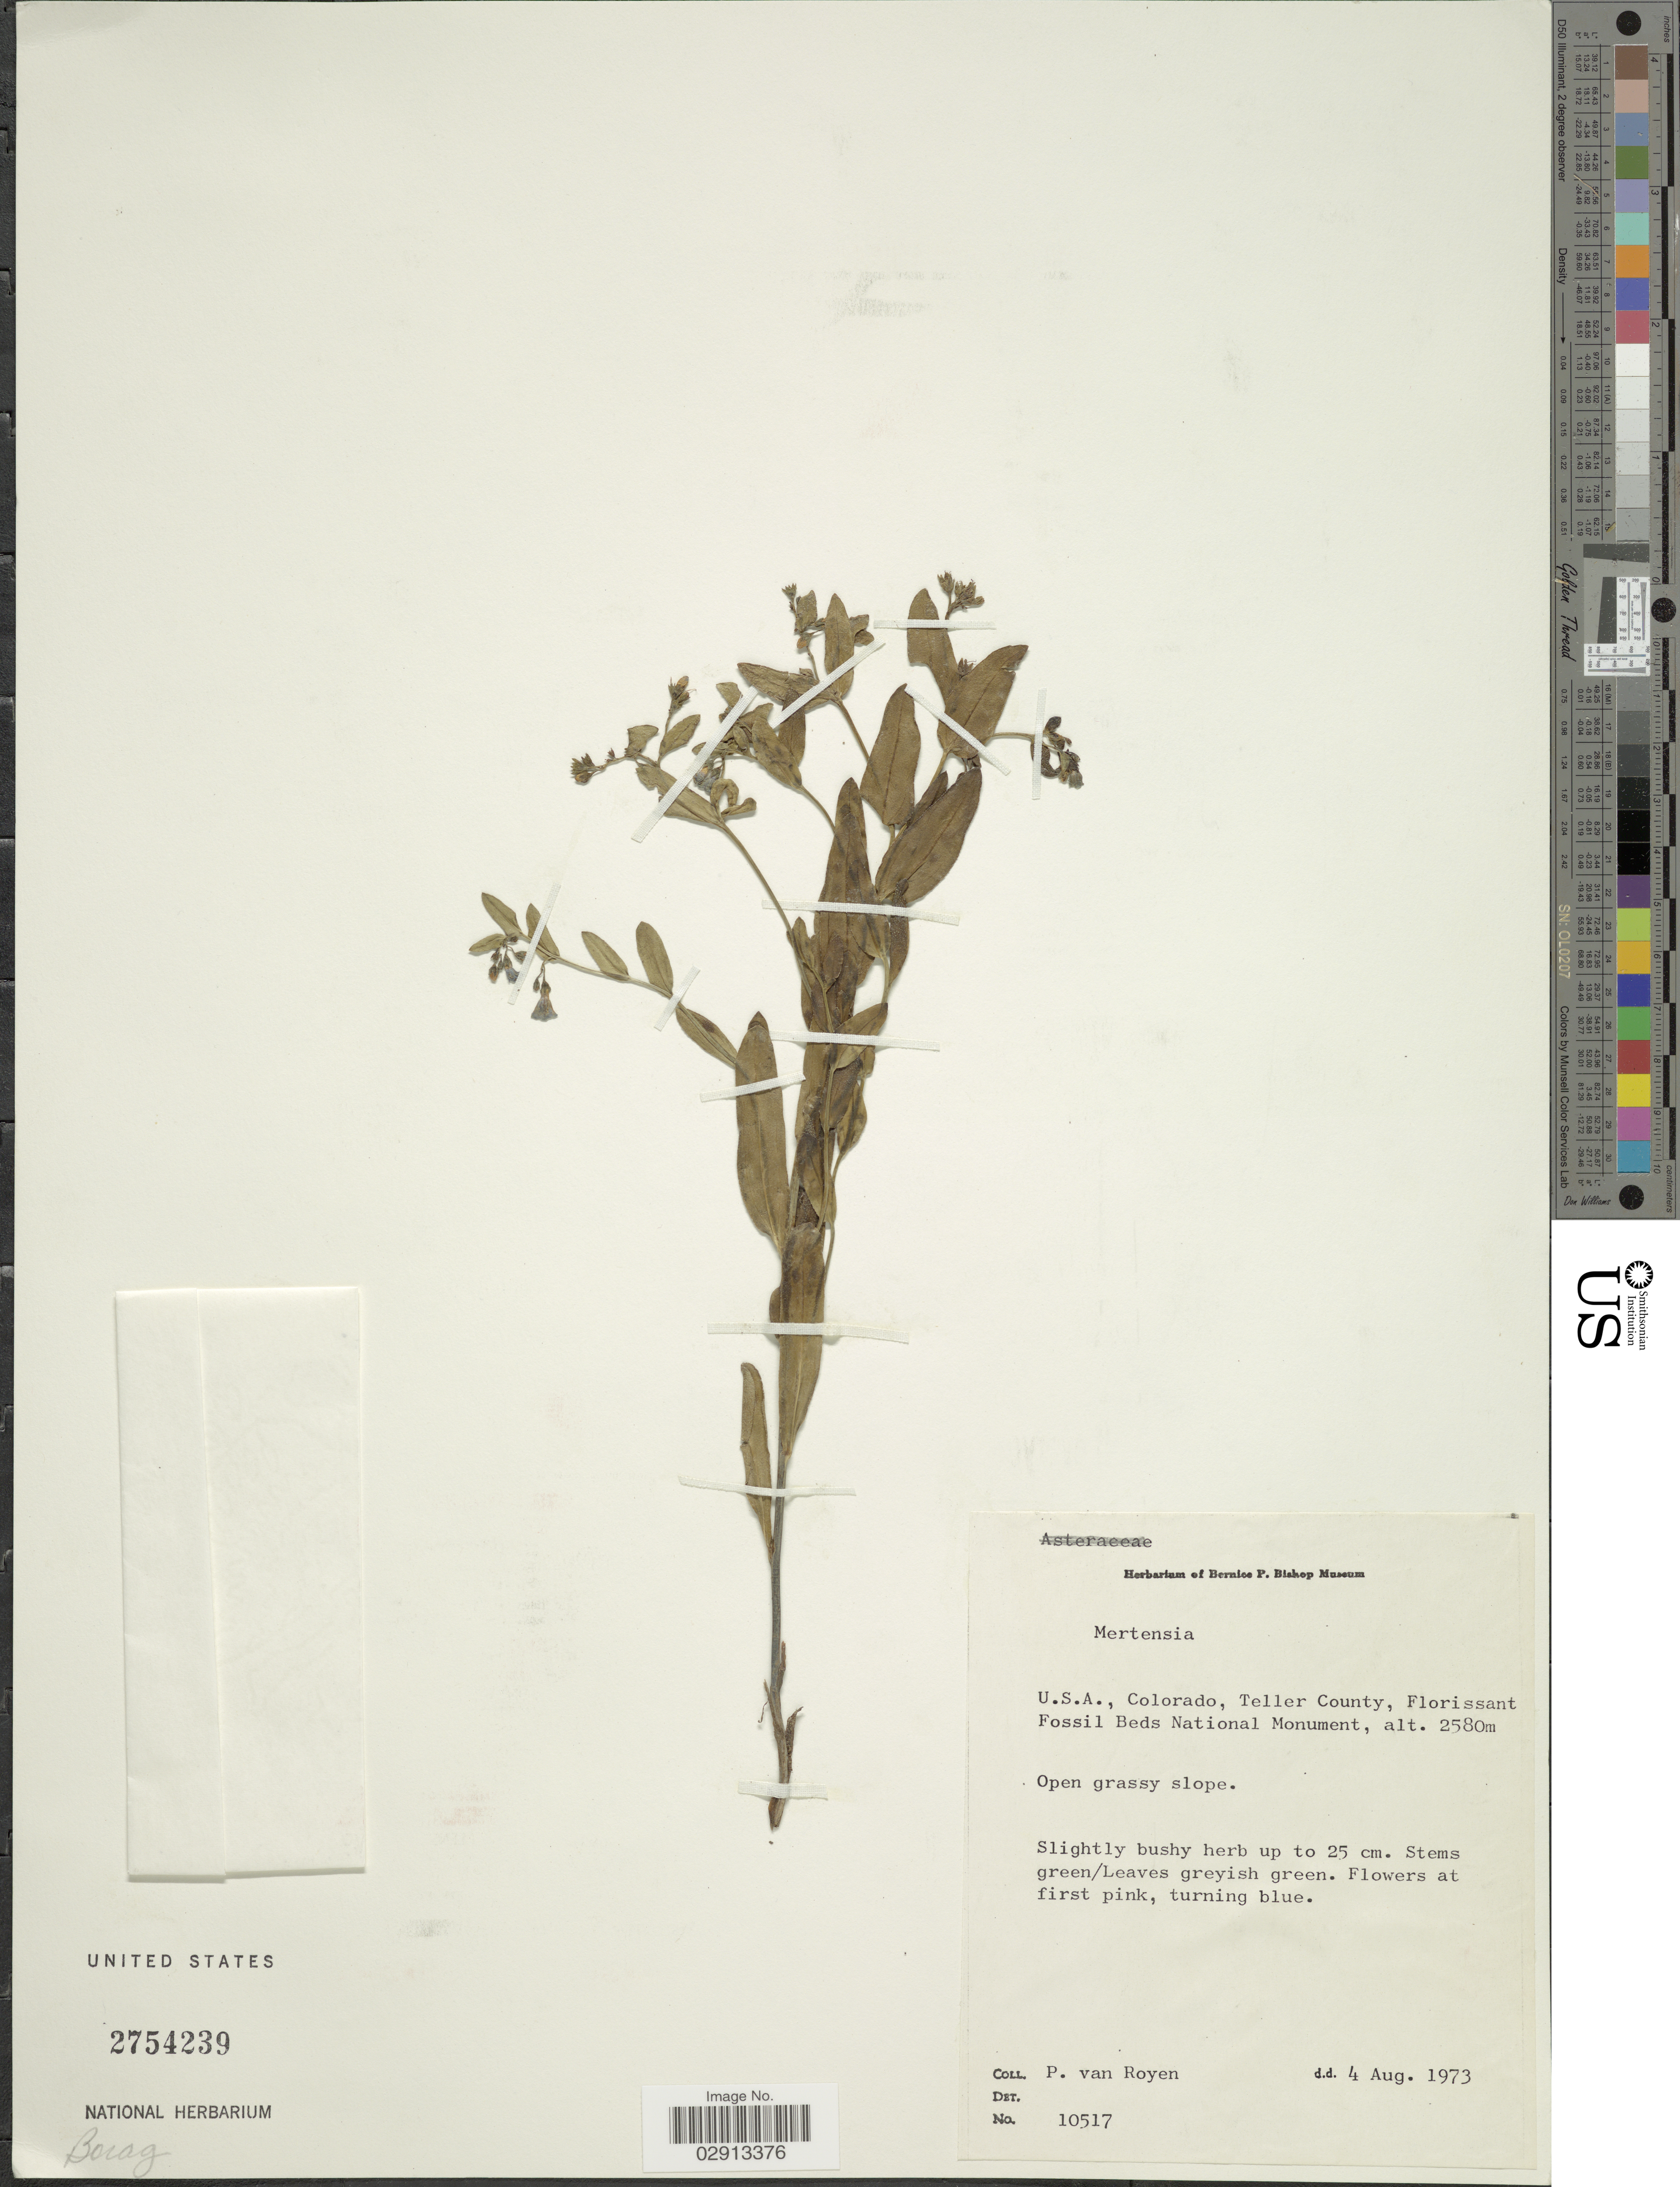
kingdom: Plantae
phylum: Tracheophyta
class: Magnoliopsida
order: Boraginales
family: Boraginaceae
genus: Mertensia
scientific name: Mertensia sp.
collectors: P. van Royen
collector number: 10517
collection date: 1973-08-04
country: United States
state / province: Colorado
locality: Teller County, Florissant Fossil Beds National Monument.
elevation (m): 2580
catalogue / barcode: US 2754239